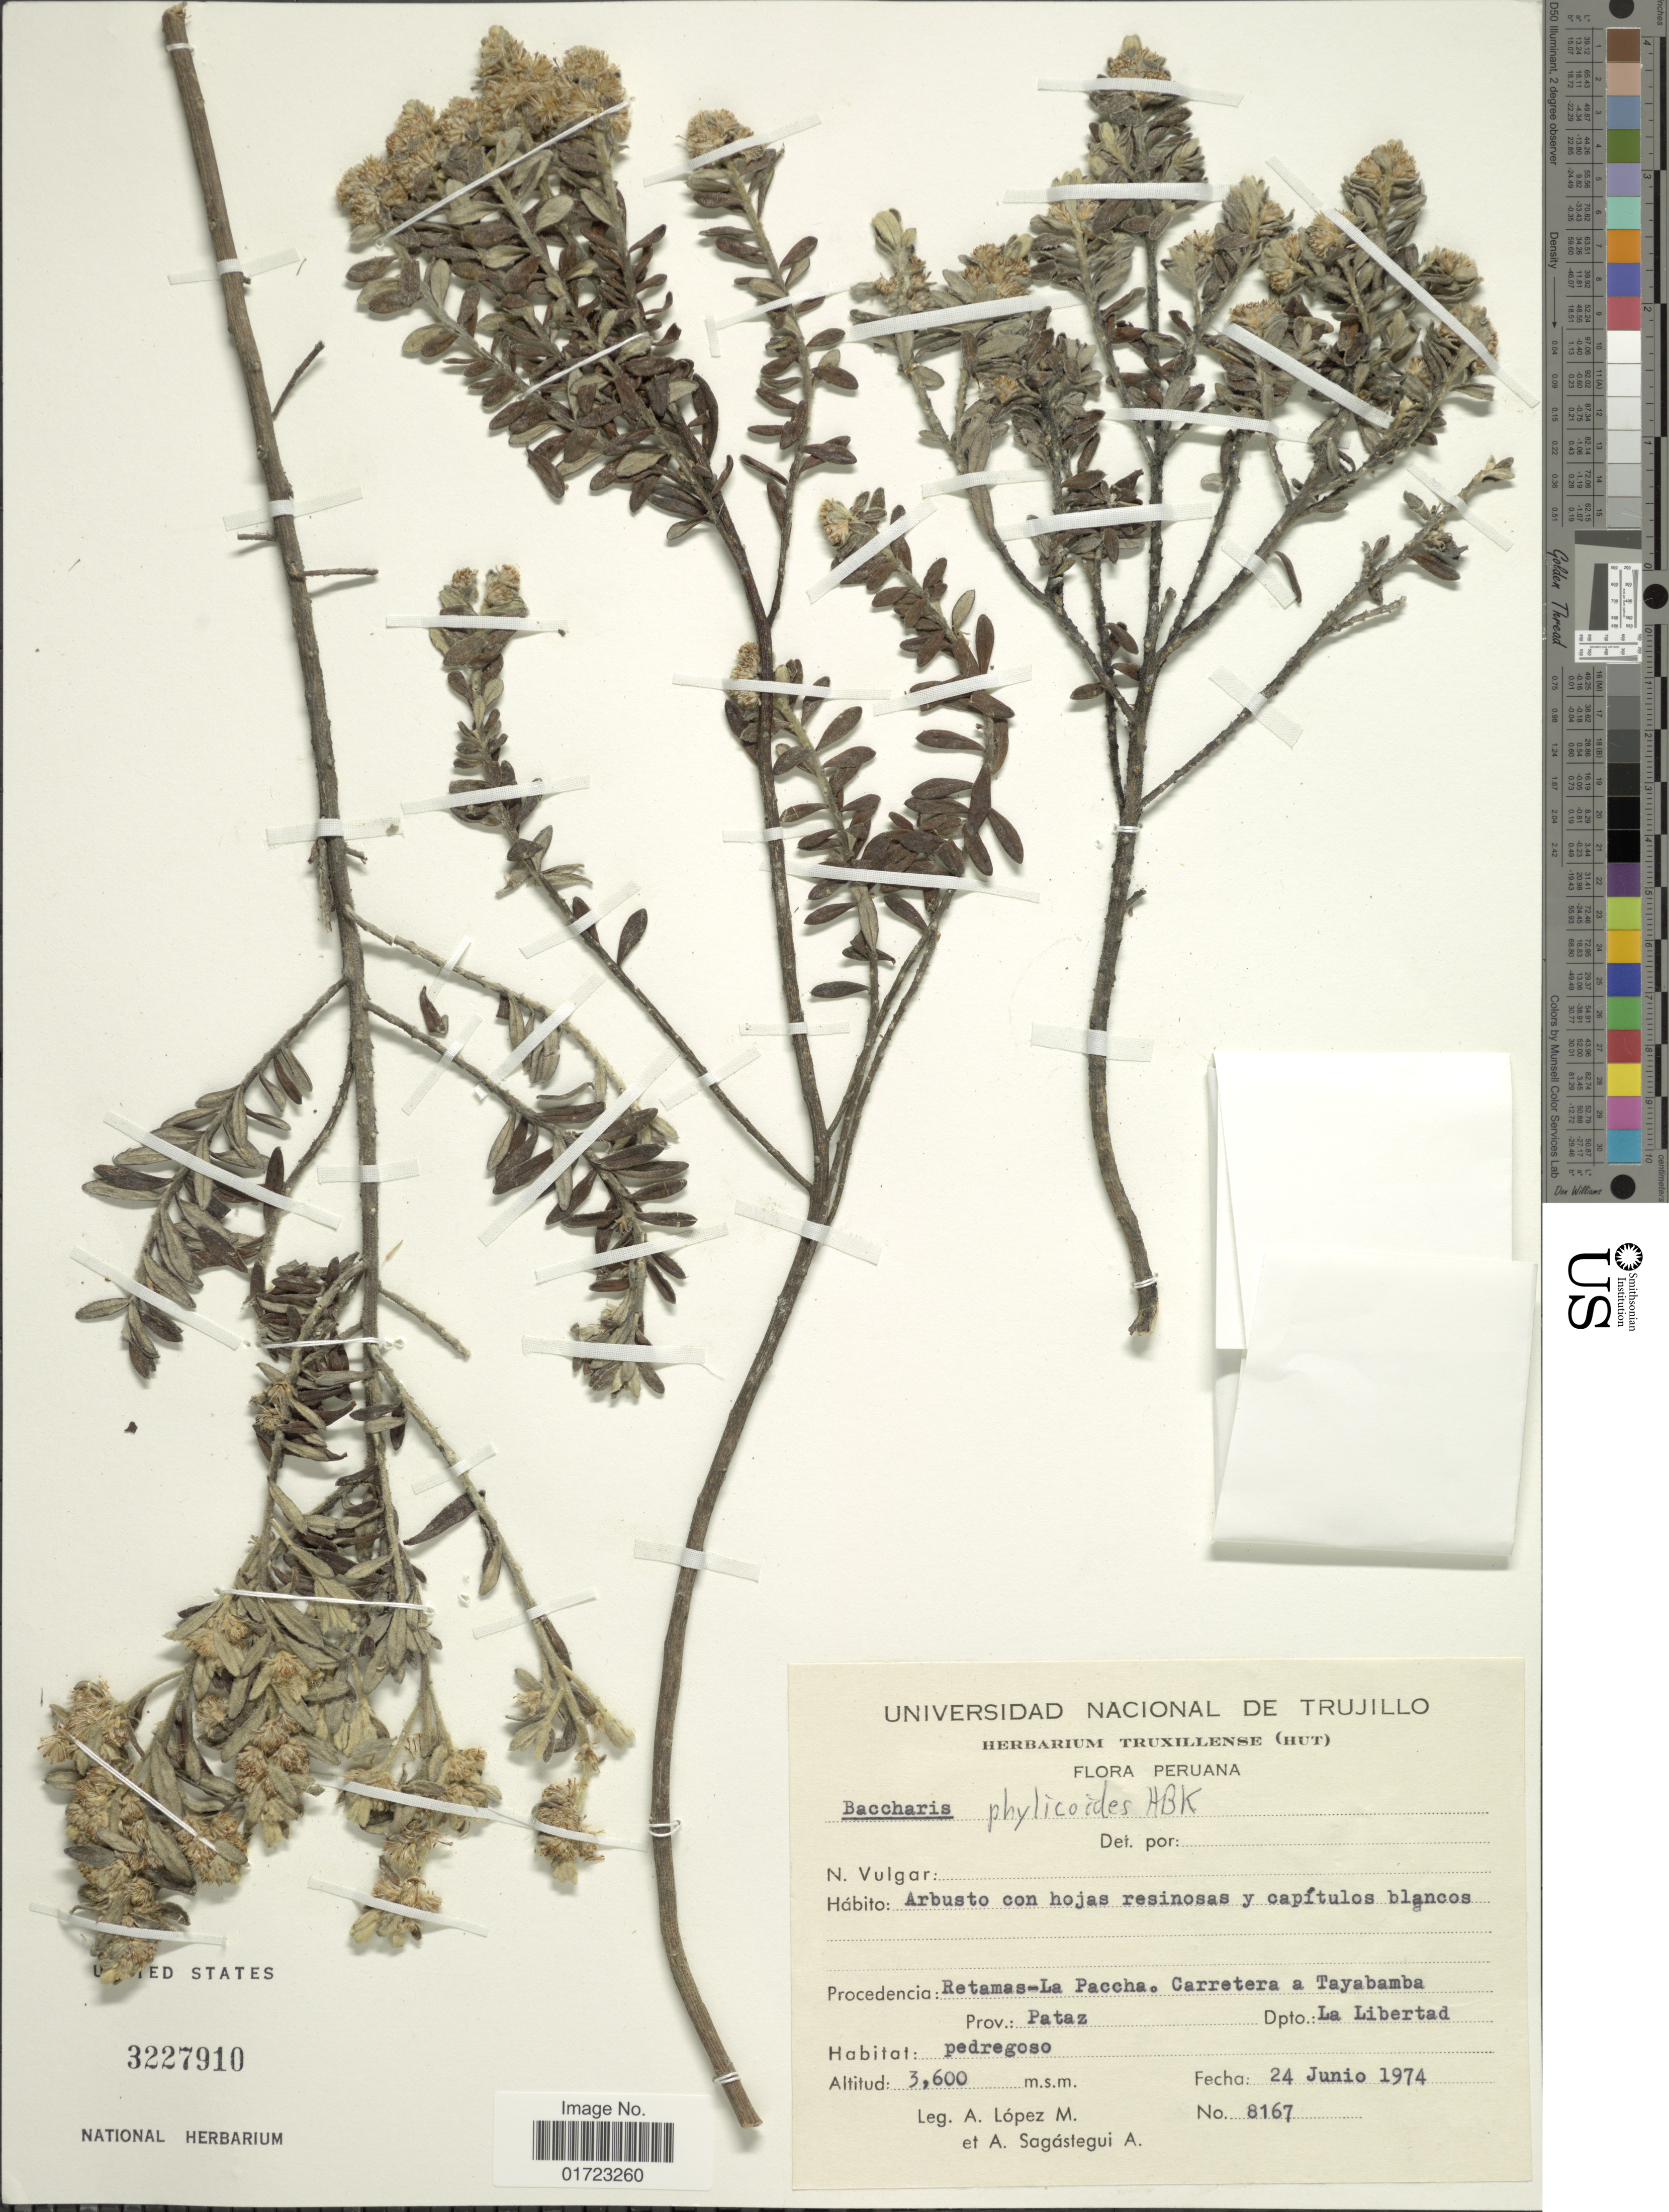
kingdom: Plantae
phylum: Tracheophyta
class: Magnoliopsida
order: Asterales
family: Asteraceae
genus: Baccharis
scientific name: Baccharis phylicoides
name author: Kunth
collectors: A. López M. & A. Sagástegui A.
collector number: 8167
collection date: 1974-06-24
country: Peru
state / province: La Libertad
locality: Retames-La Paccha. Carretera a Taybamba, Prov.: Pataz, Dpto.: La Libertad.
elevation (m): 3600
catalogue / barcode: US 3227910